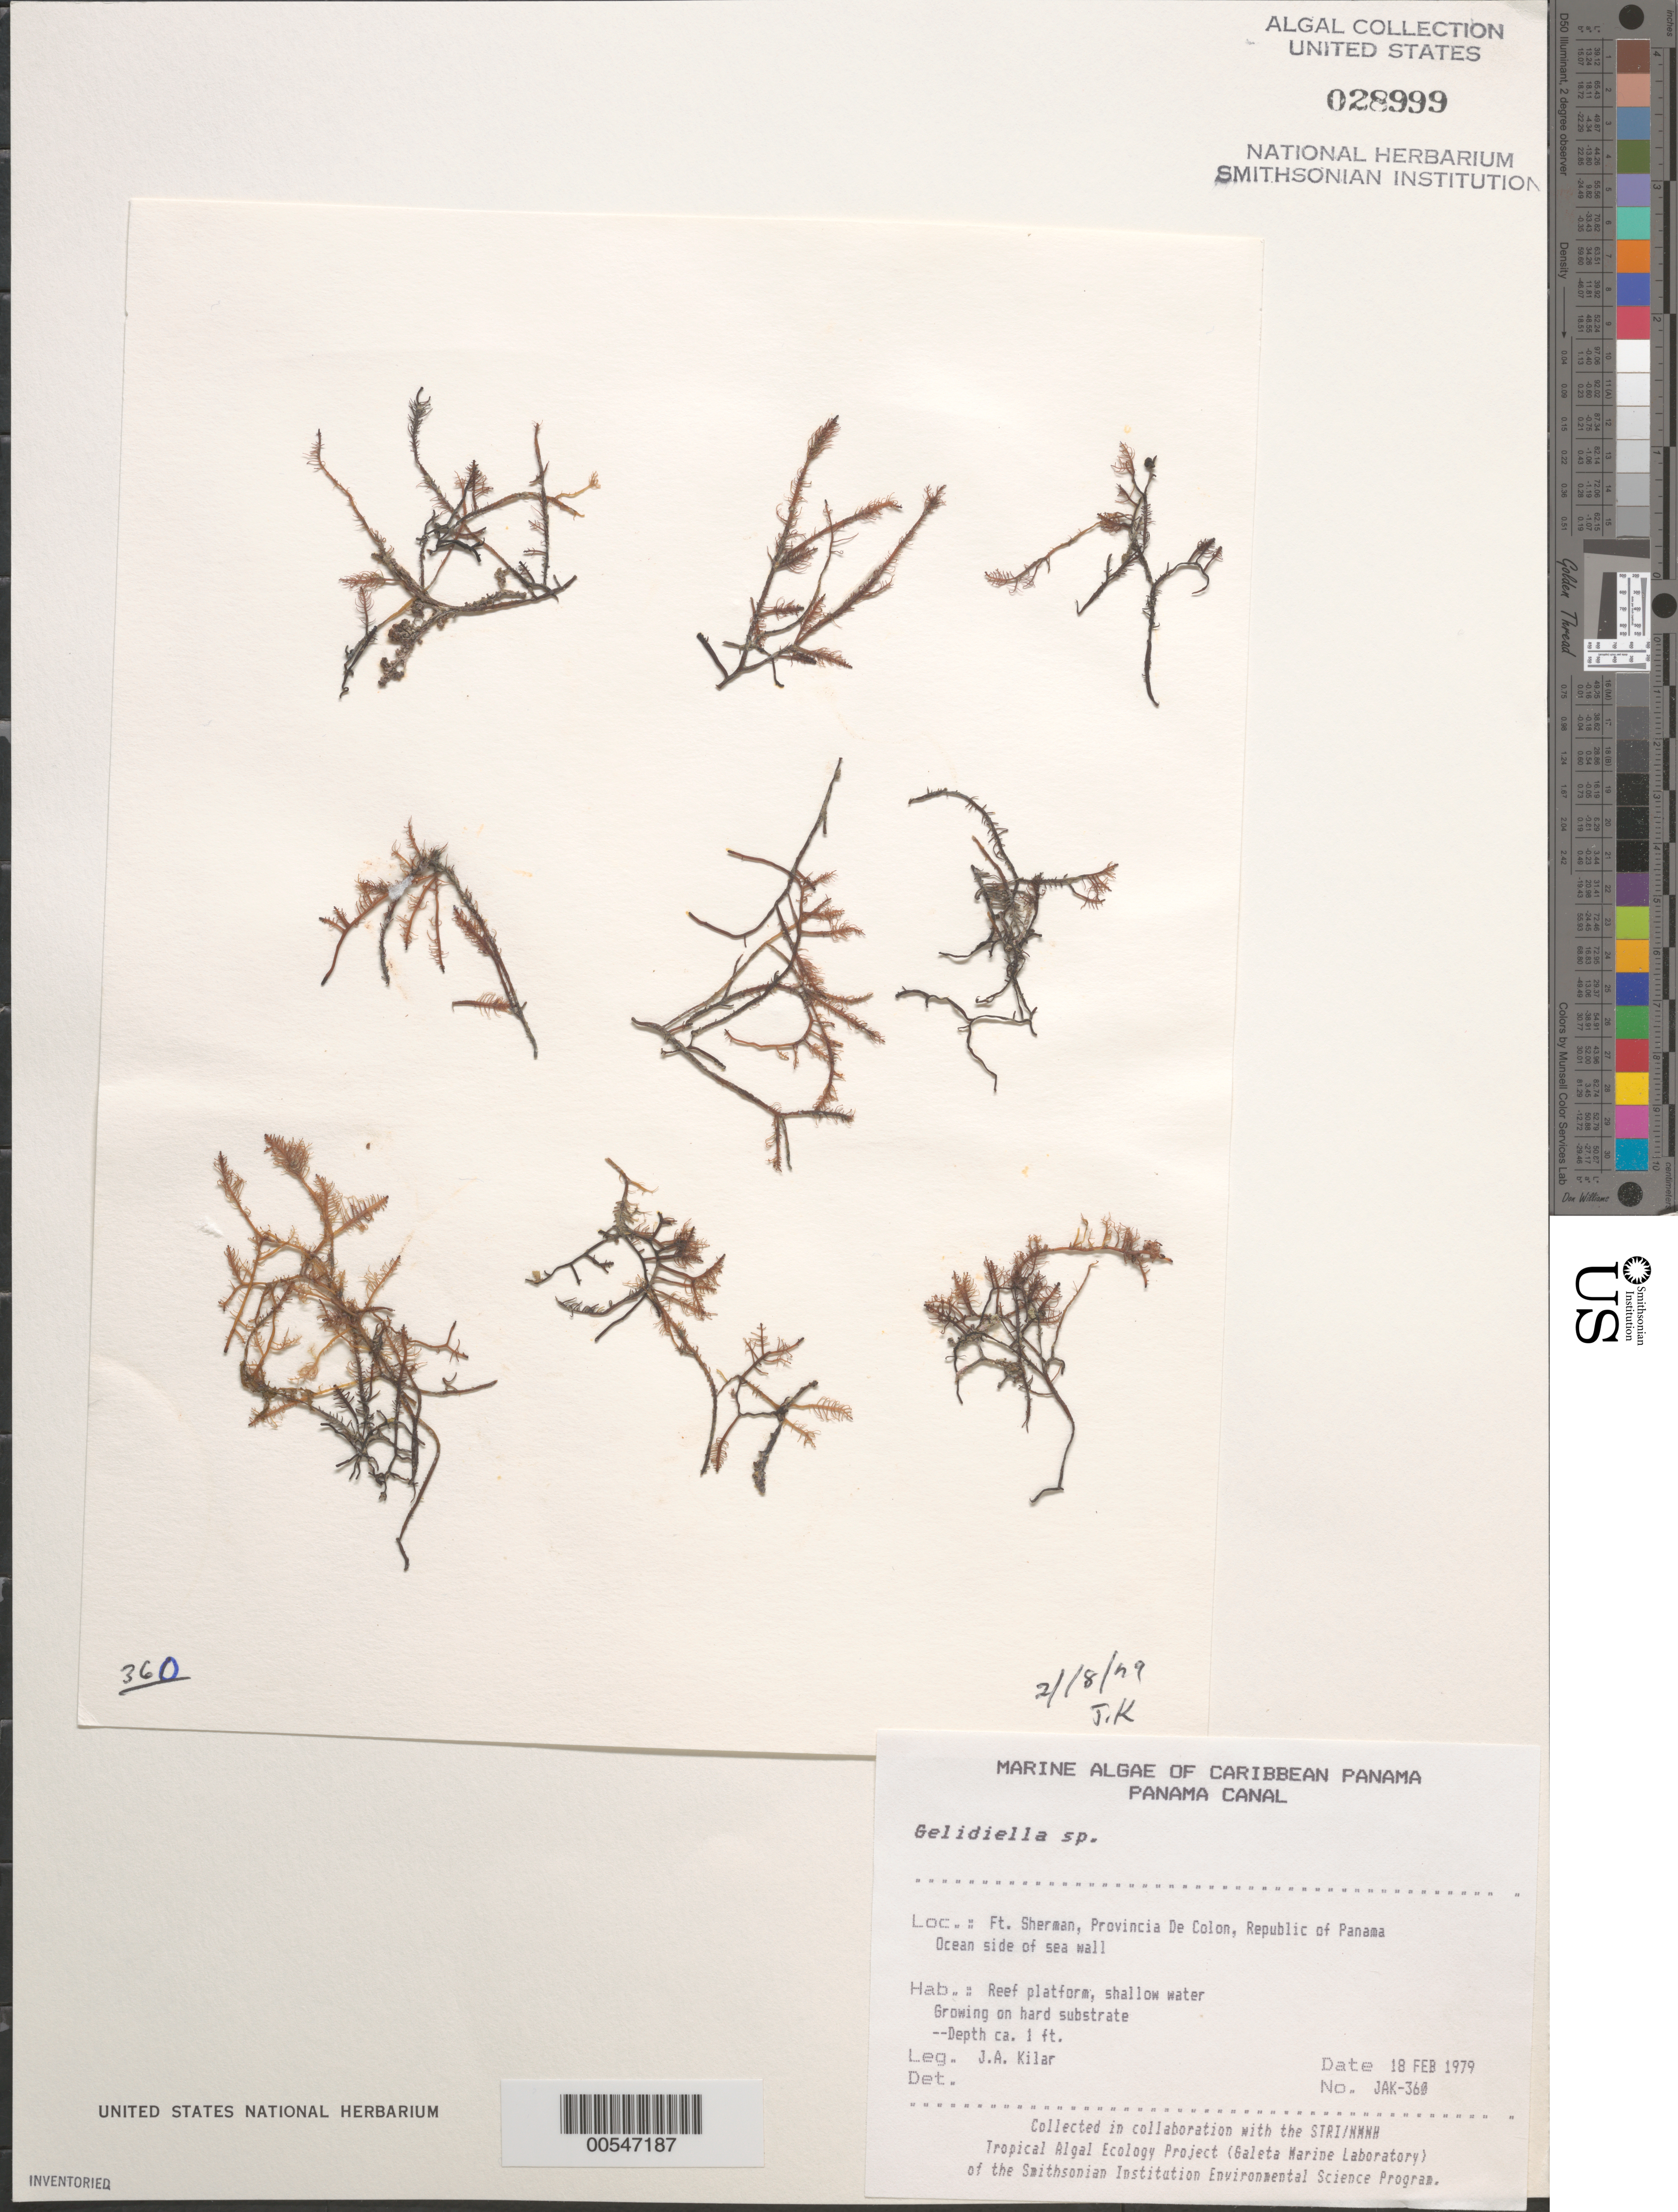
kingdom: Plantae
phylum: Rhodophyta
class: Florideophyceae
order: Gelidiales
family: Gelidiellaceae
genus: Gelidiella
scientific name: Gelidiella sp.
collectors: J. A. Kilar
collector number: JAK-360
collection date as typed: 18 Feb 1979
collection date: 1979-02-18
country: Panama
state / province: Colón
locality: Fort Sherman, Panama Canal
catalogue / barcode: US 28999